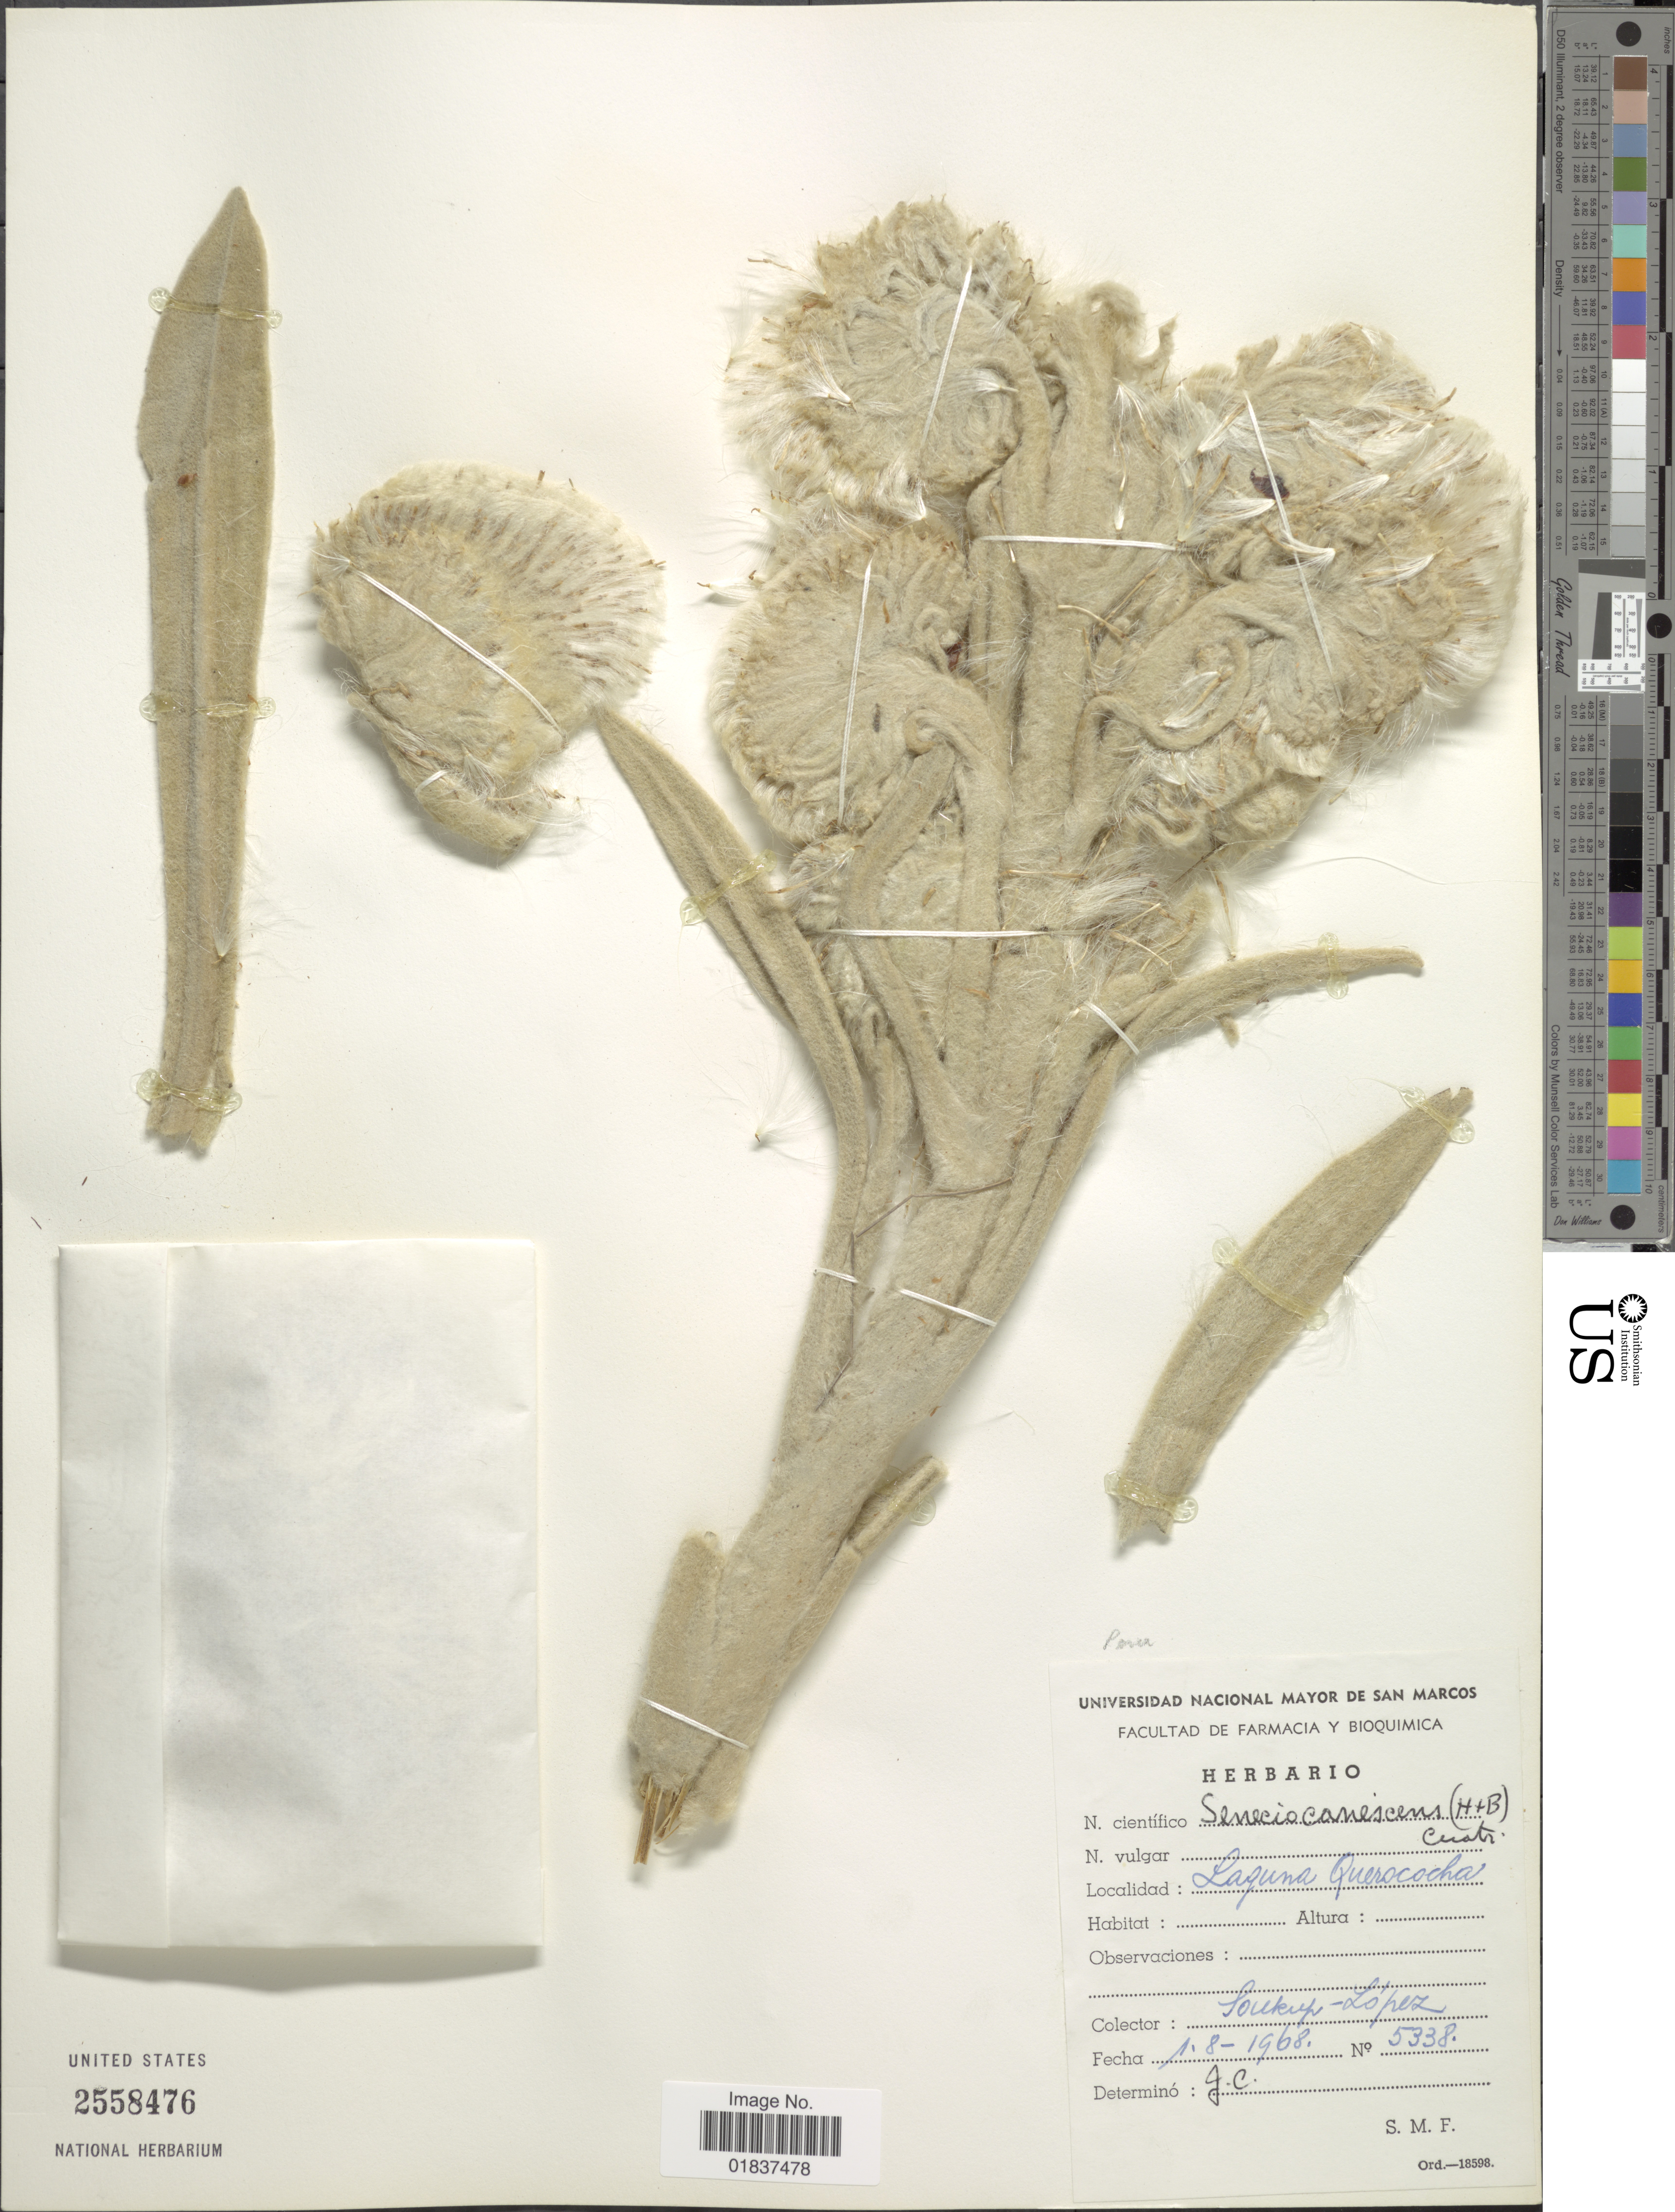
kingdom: Plantae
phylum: Tracheophyta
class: Magnoliopsida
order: Asterales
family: Asteraceae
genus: Senecio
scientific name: Senecio canescens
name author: (Bonpl.) Cuatrec.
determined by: Salomon, Luciana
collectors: -- Soukup & -. Lopez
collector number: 5338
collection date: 1968-08-01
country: Peru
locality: Laguna Querochoca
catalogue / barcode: US 2558476